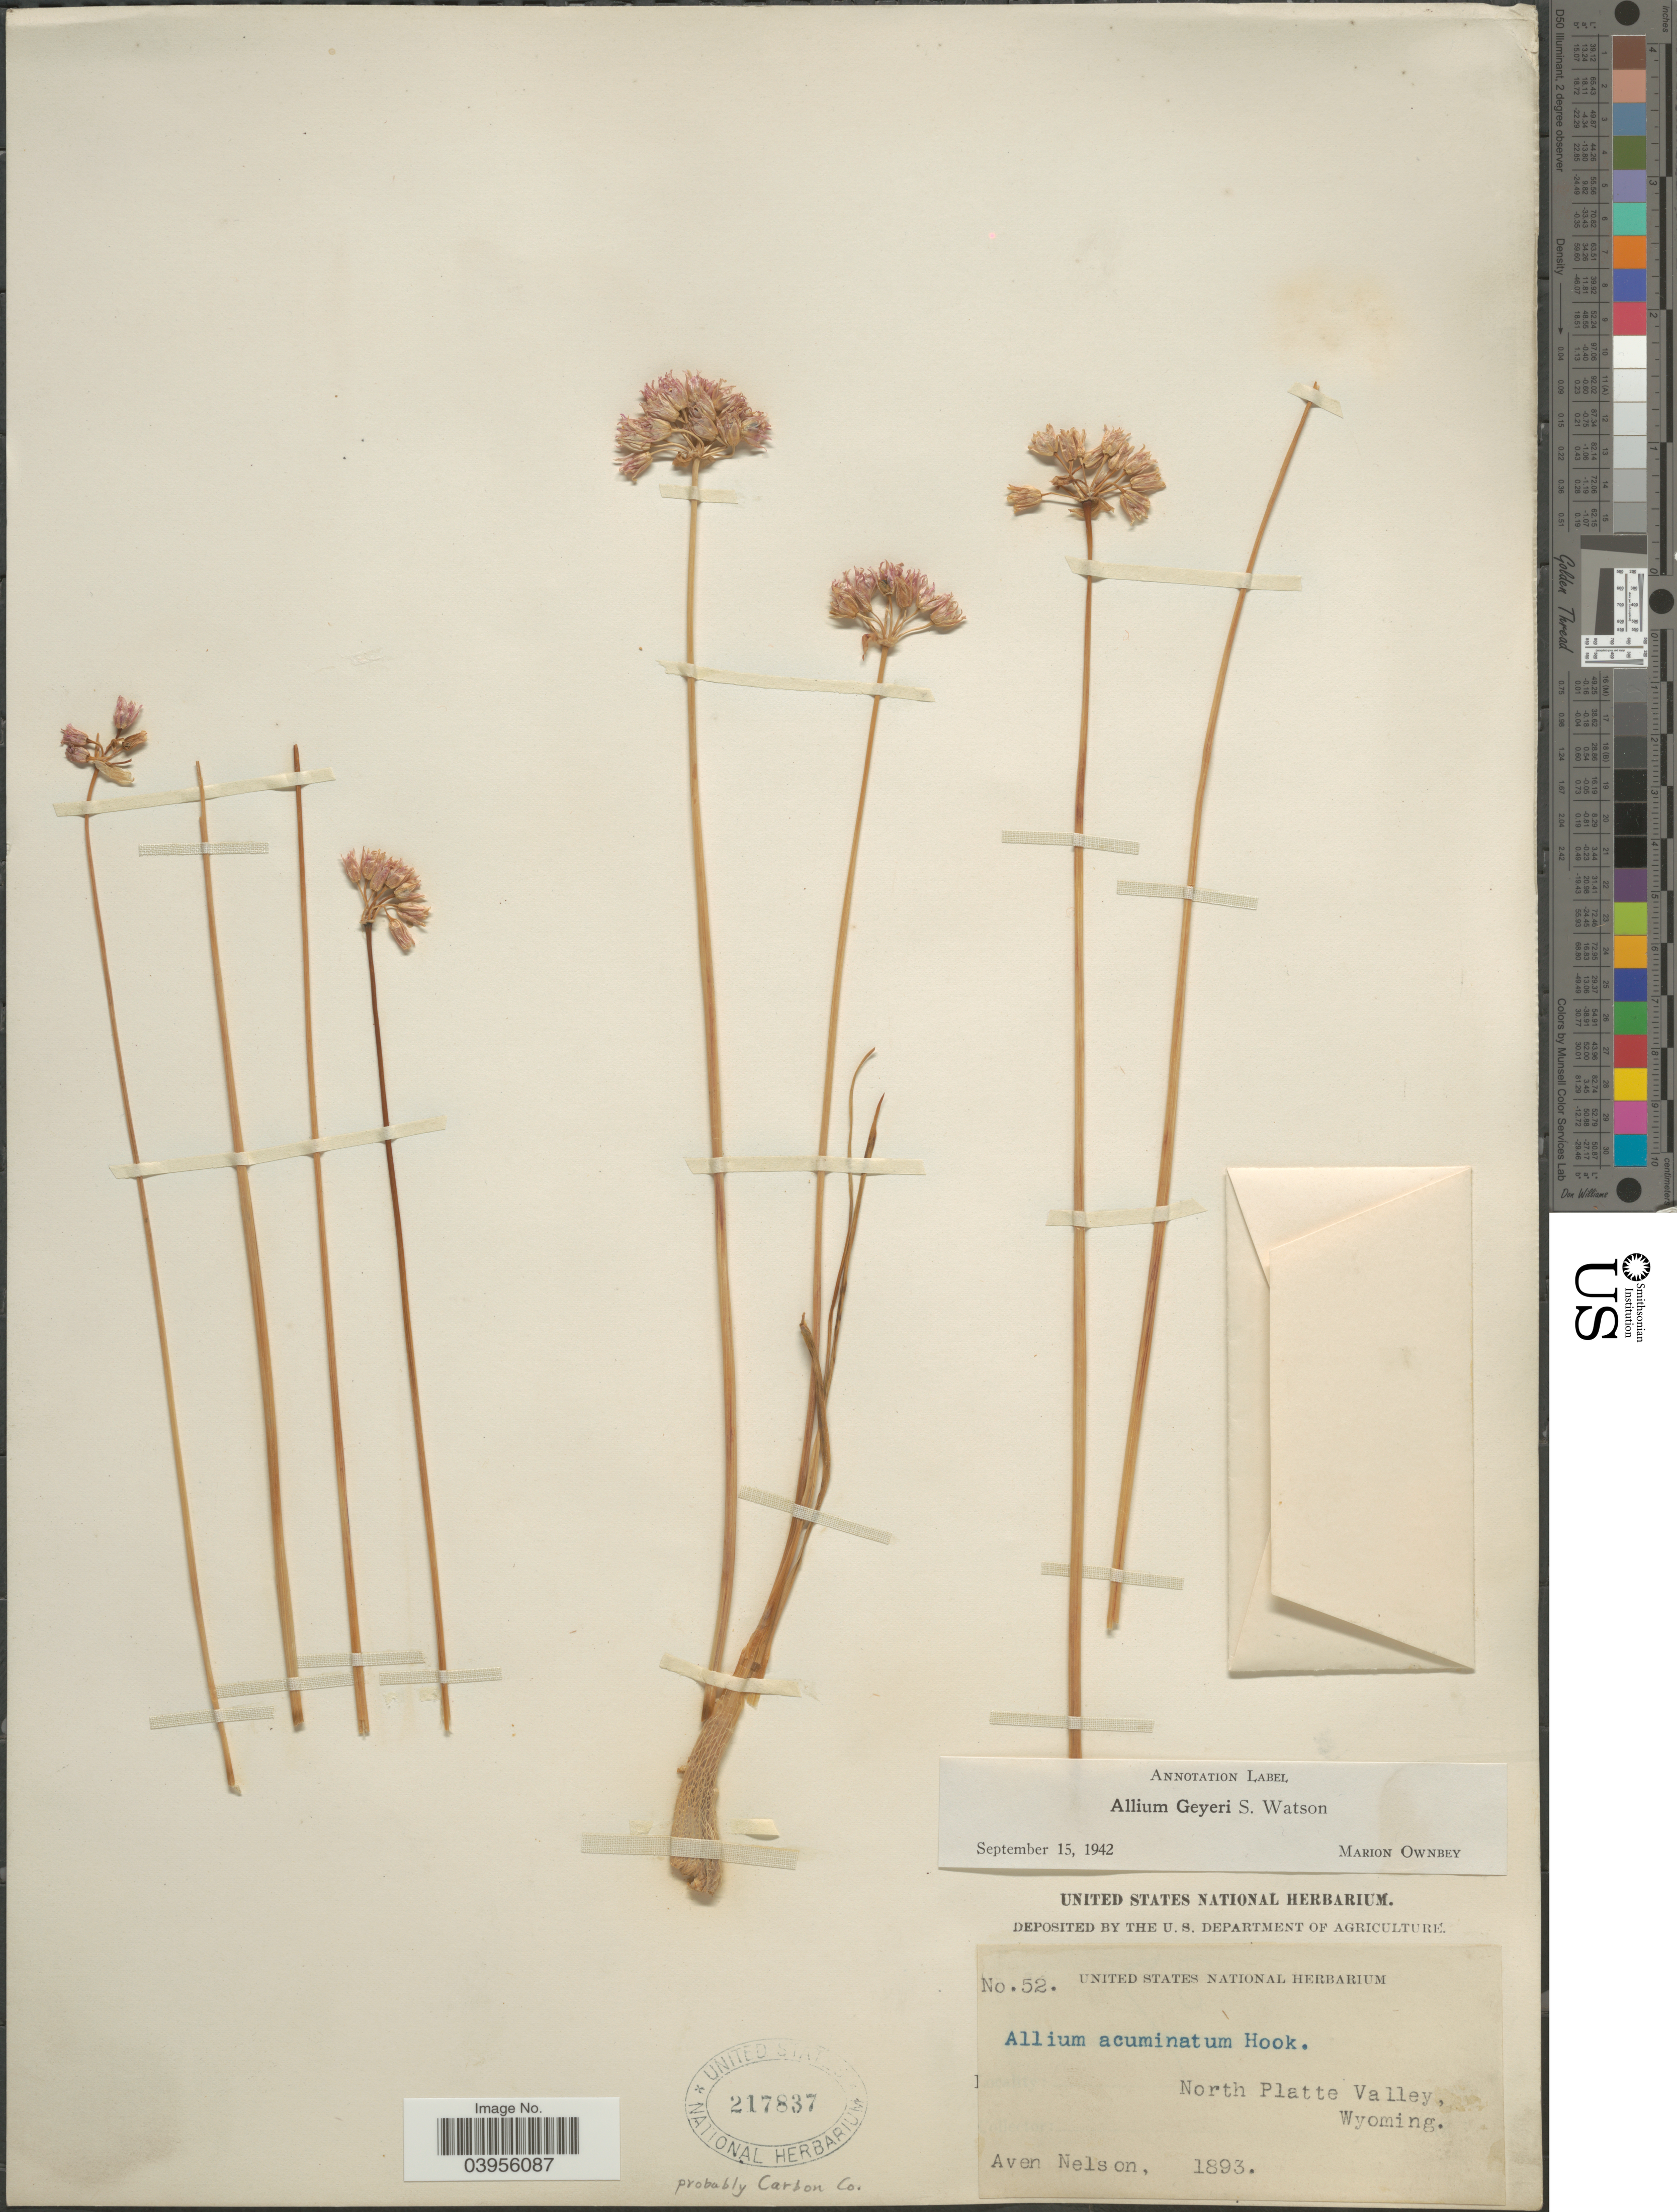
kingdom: Plantae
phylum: Tracheophyta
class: Liliopsida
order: Asparagales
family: Amaryllidaceae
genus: Allium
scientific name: Allium geyeri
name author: S. Watson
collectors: A. Nelson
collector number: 52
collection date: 1893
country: United States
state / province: Wyoming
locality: North Platte Valley. Probably Carbon Co.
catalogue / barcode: US 217837